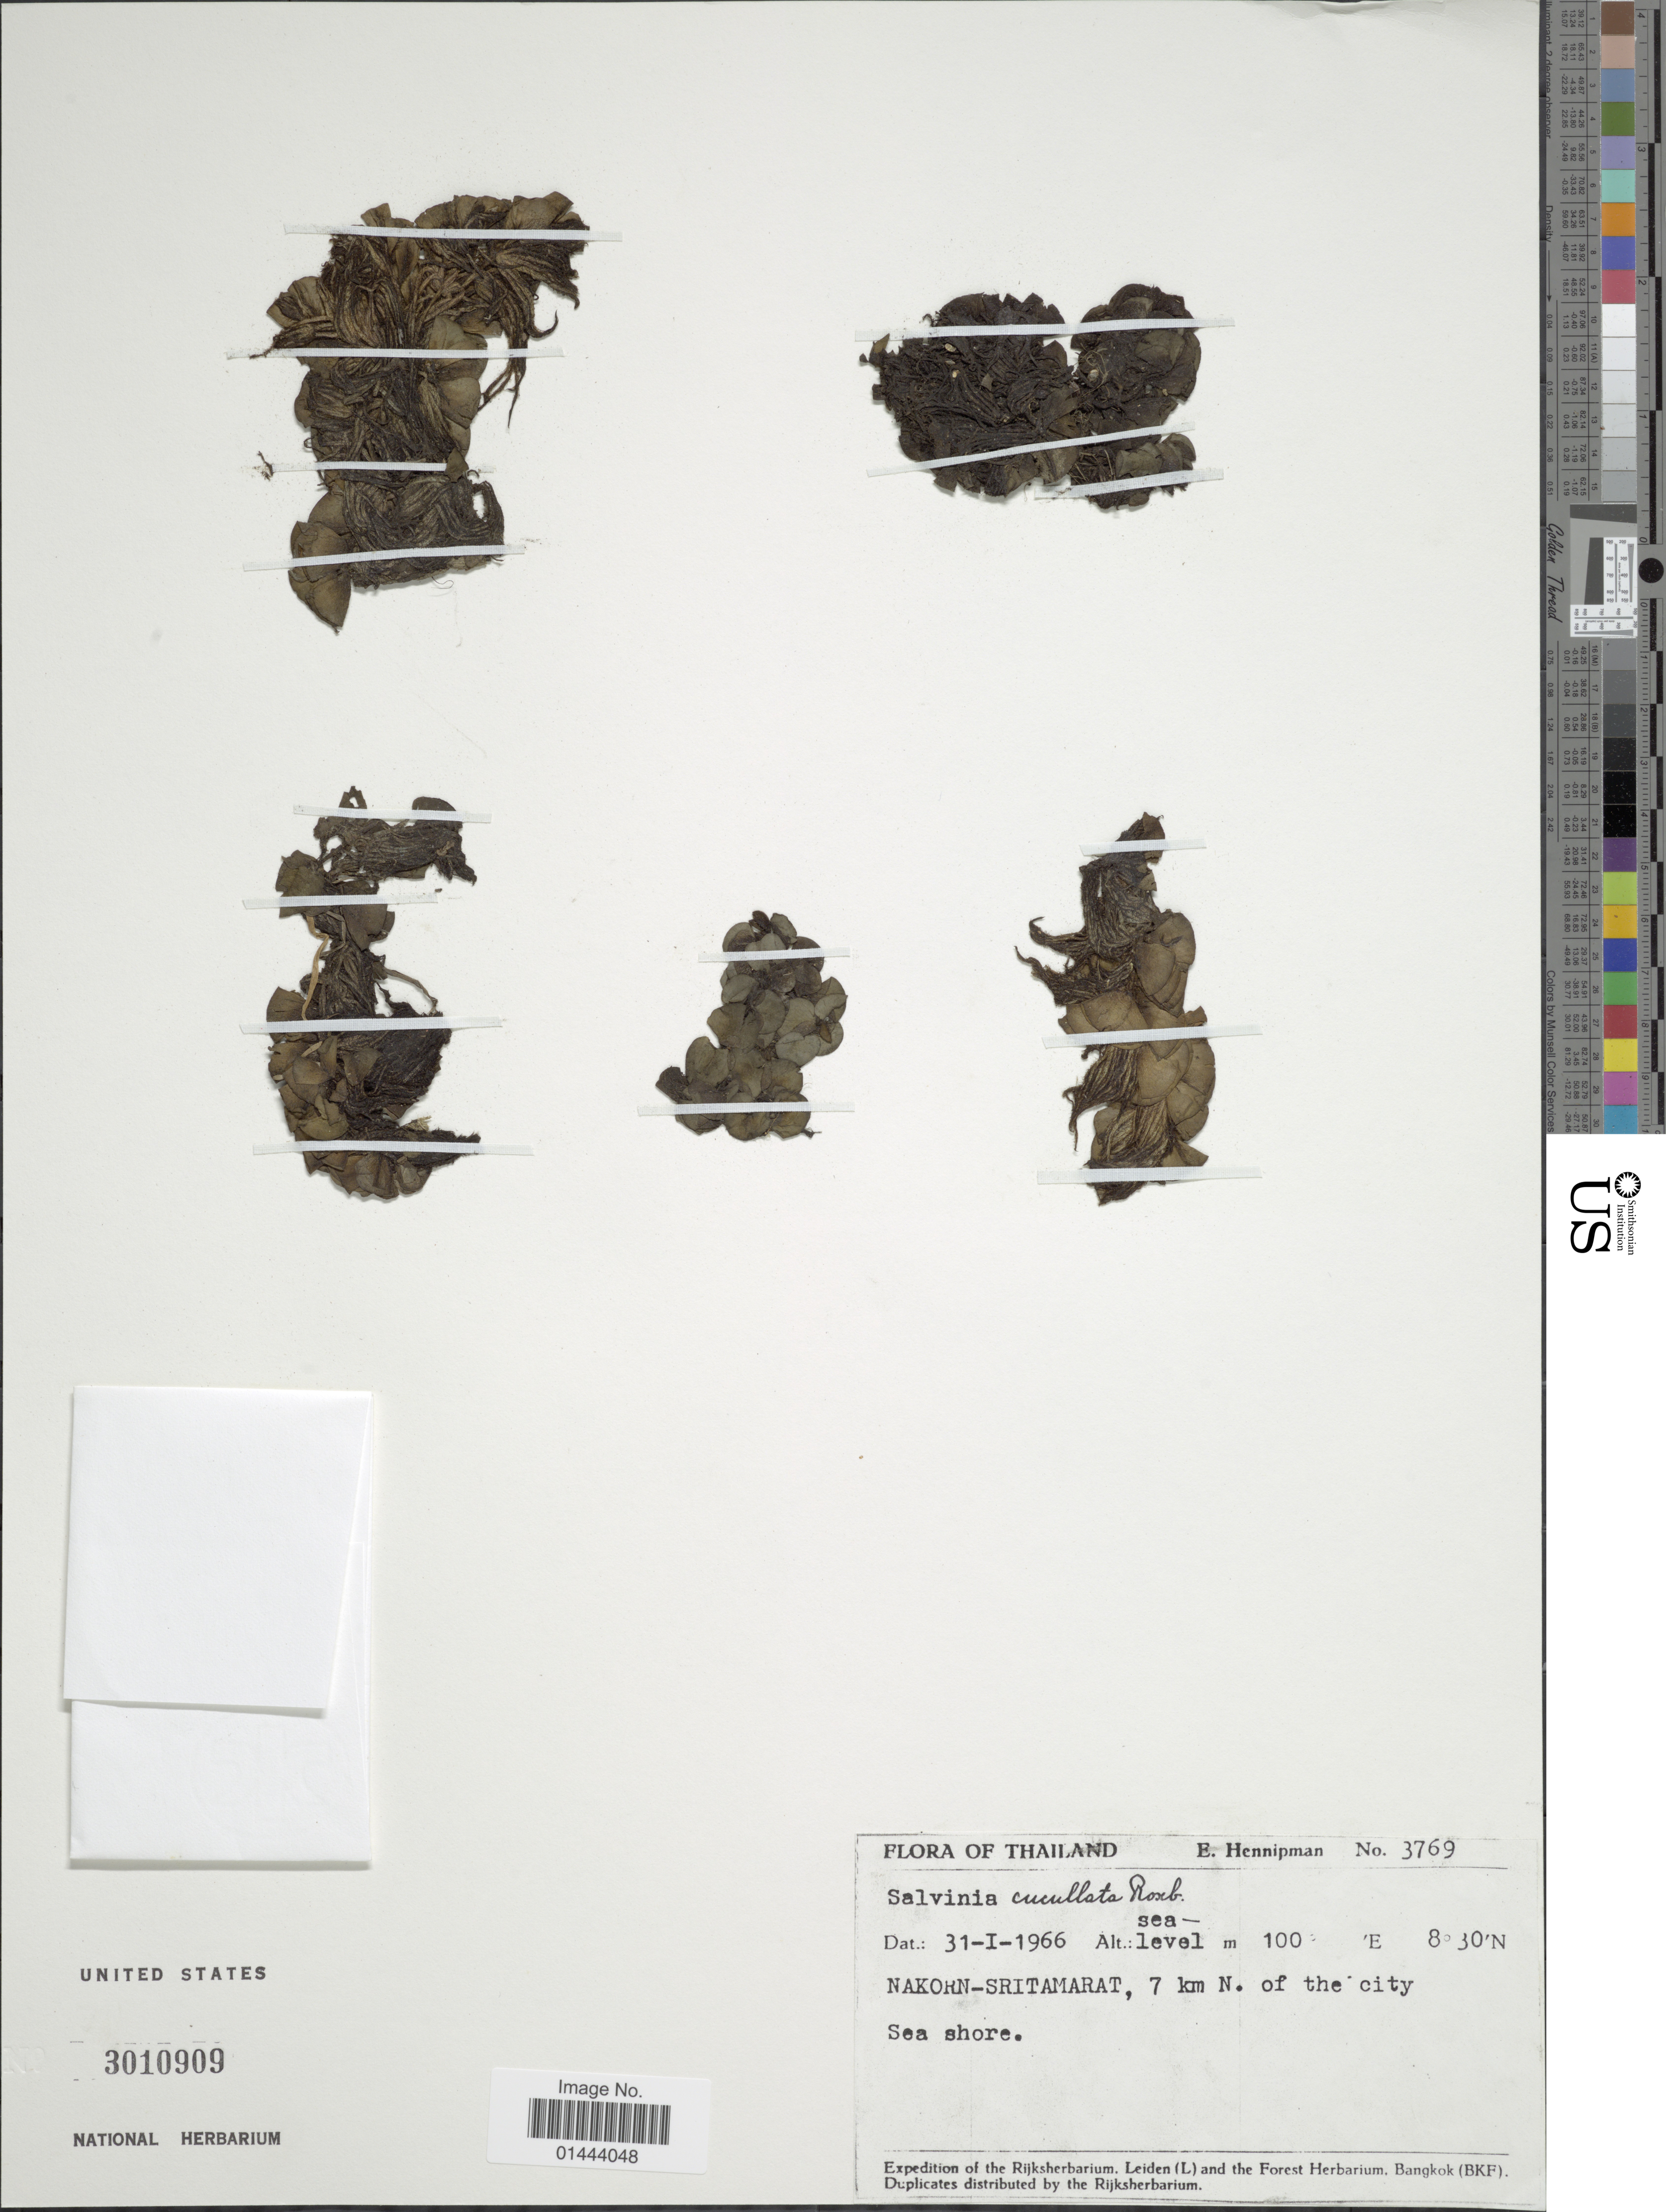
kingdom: Plantae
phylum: Tracheophyta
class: Polypodiopsida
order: Salviniales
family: Salviniaceae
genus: Salvinia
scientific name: Salvinia cucullata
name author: Roxb. ex Bory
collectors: E. Hennipman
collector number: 3769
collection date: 1966-01-31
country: Thailand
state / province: Nakhon Si Thammarat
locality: Nakorn-Sritamarat, 7 km N. of the city, Sea shore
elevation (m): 100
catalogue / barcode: US 3010909